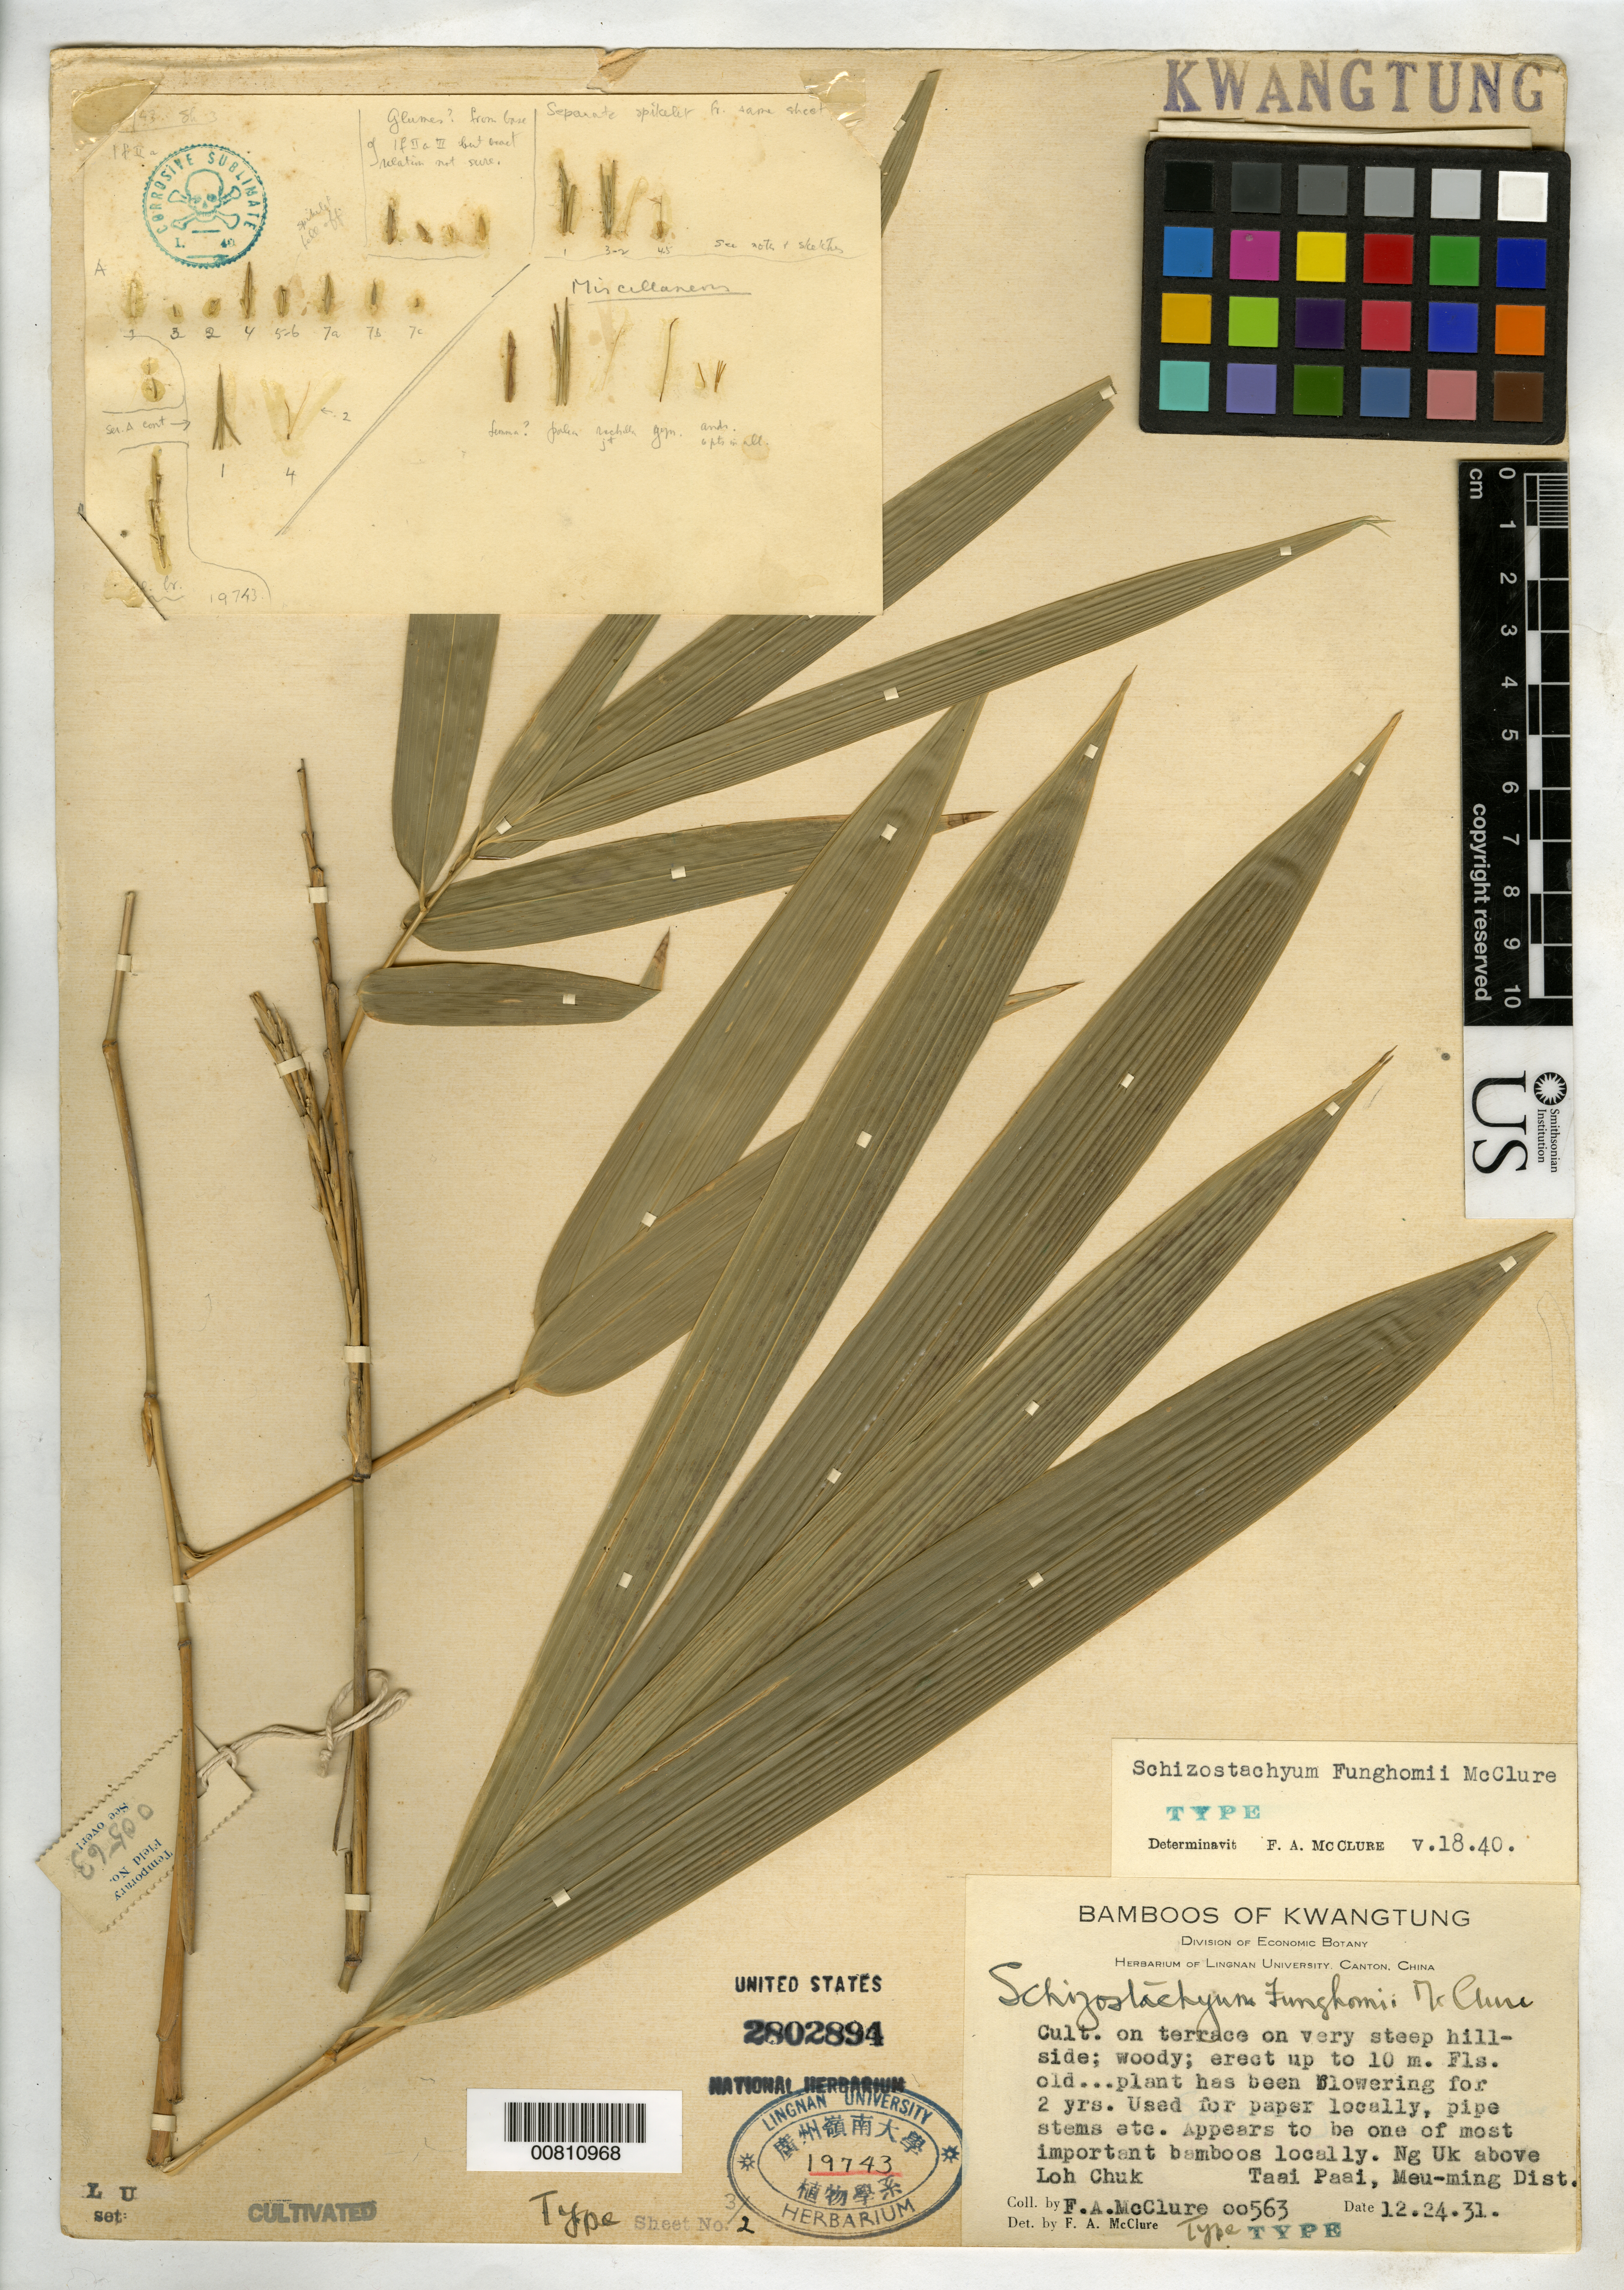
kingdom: Plantae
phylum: Tracheophyta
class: Liliopsida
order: Poales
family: Poaceae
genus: Schizostachyum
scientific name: Schizostachyum funghomii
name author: McClure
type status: Holotype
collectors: F. A. McClure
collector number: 563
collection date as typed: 24 Dec 1931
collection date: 1931-12-24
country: China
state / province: Guangdong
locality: Meu-ming District, Ng-uk.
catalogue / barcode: US 2802894